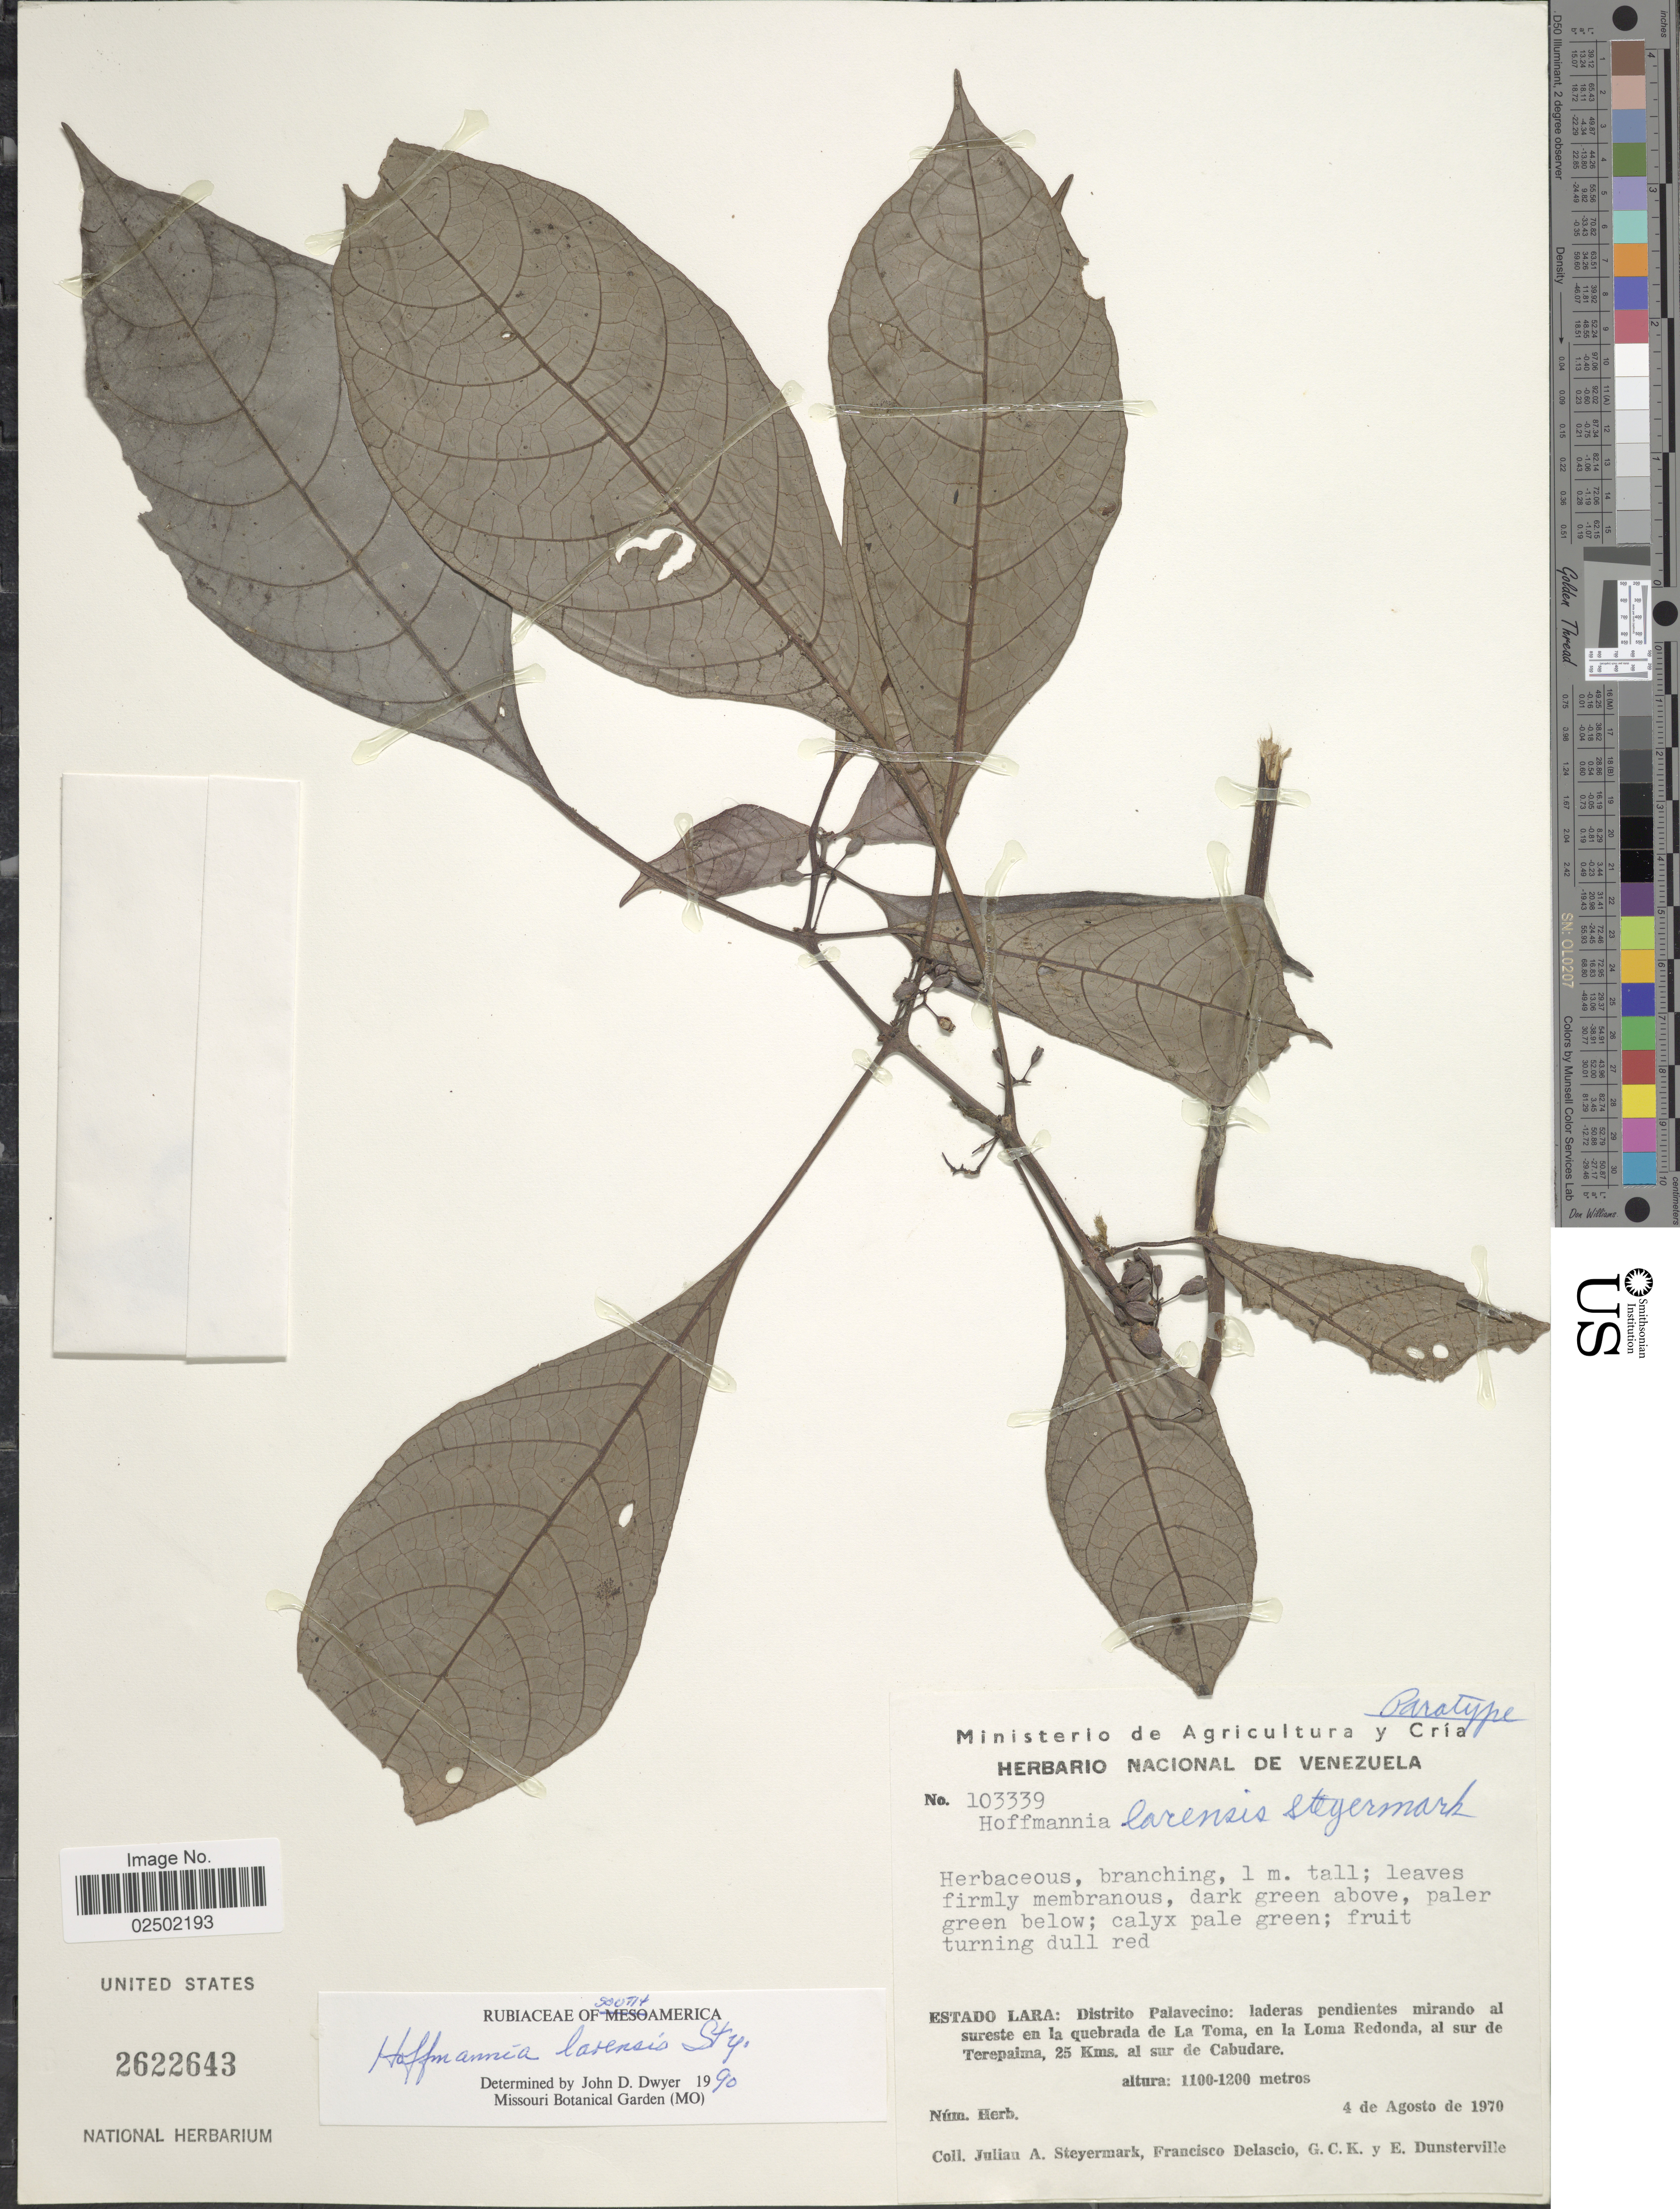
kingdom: Plantae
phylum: Tracheophyta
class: Magnoliopsida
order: Gentianales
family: Rubiaceae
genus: Hoffmannia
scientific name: Hoffmannia larensis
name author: Steyerm.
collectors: J. Steyermark, F. Delascio C., G. C. K. Dunsterville & E. Dunsterville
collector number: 103339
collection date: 1970-08-04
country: Venezuela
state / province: Lara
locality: Estado Lara: Distrito Palavecino: laderas pendientes mirando al sureste en la quebrada de La Toma, en la Loma Redonda, al sur de Terepaima, 25 Kms. al sur de Cabudare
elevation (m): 1100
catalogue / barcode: US 2622643